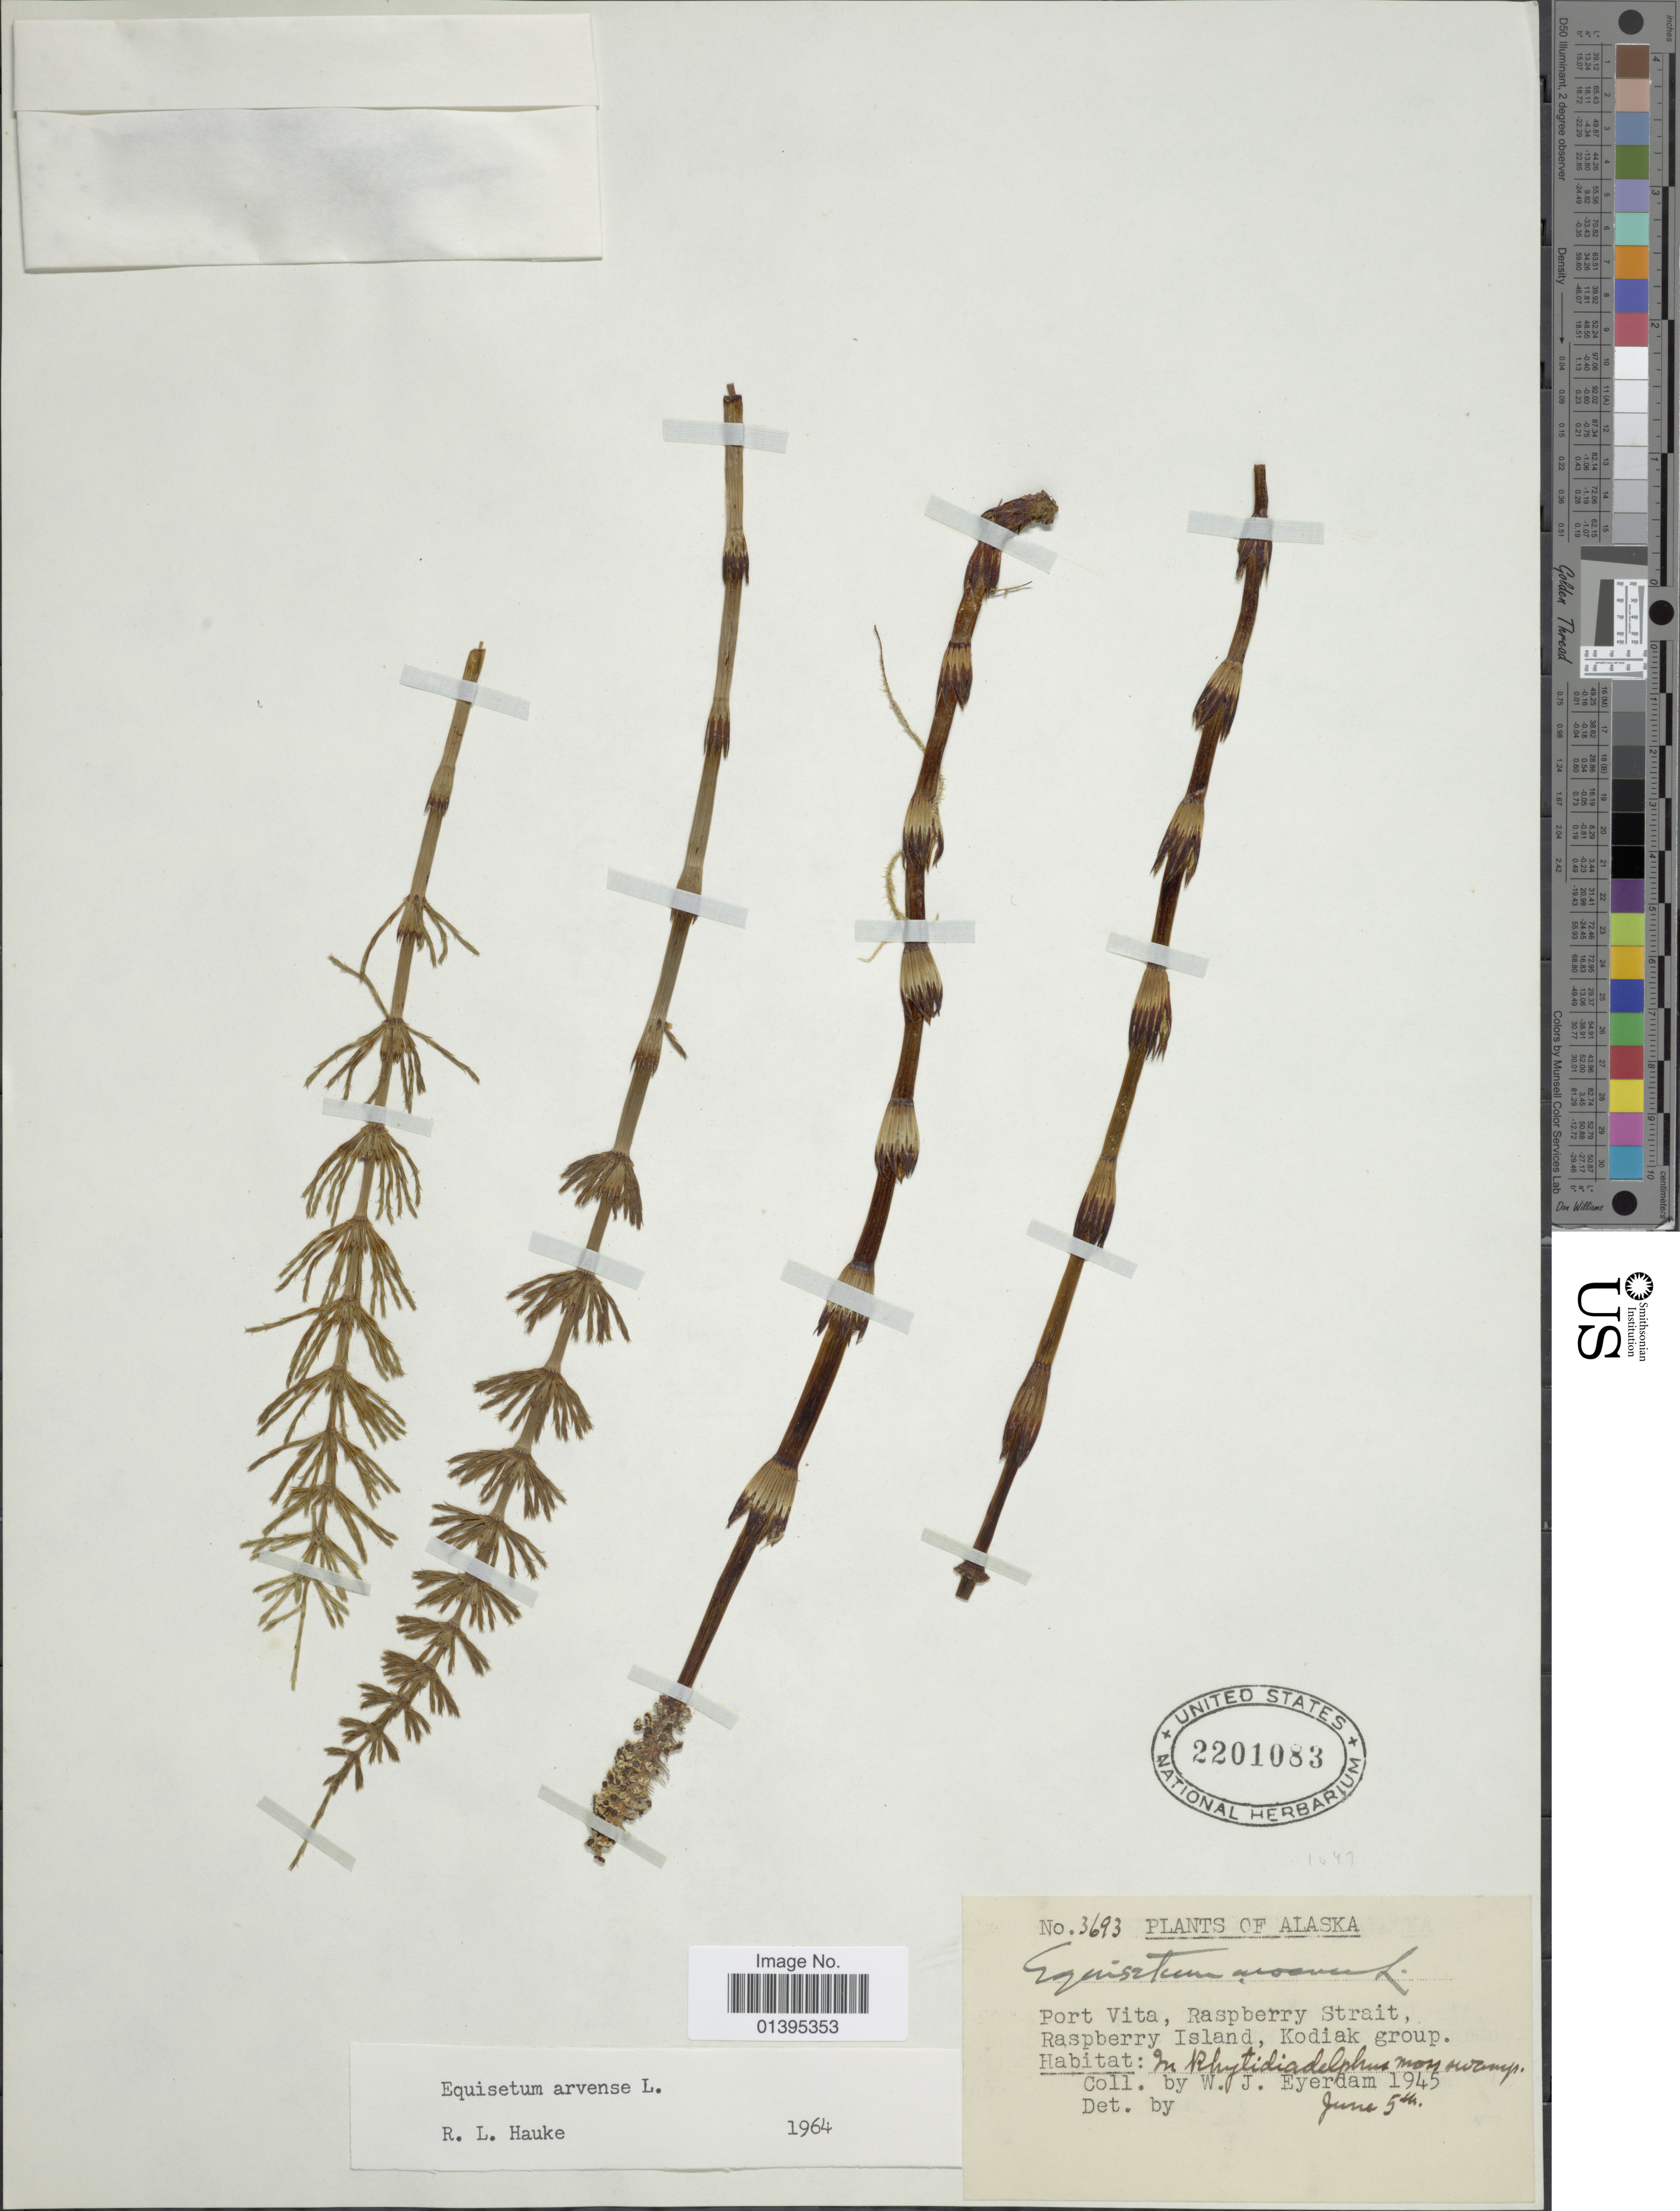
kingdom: Plantae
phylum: Tracheophyta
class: Polypodiopsida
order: Equisetales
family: Equisetaceae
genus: Equisetum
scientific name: Equisetum arvense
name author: L.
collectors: W. J. Eyerdam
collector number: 3693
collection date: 1945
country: United States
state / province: Alaska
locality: Port Vita, Raspberry Strait, Raspberry Island, Kodiak Group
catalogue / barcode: US 2201083